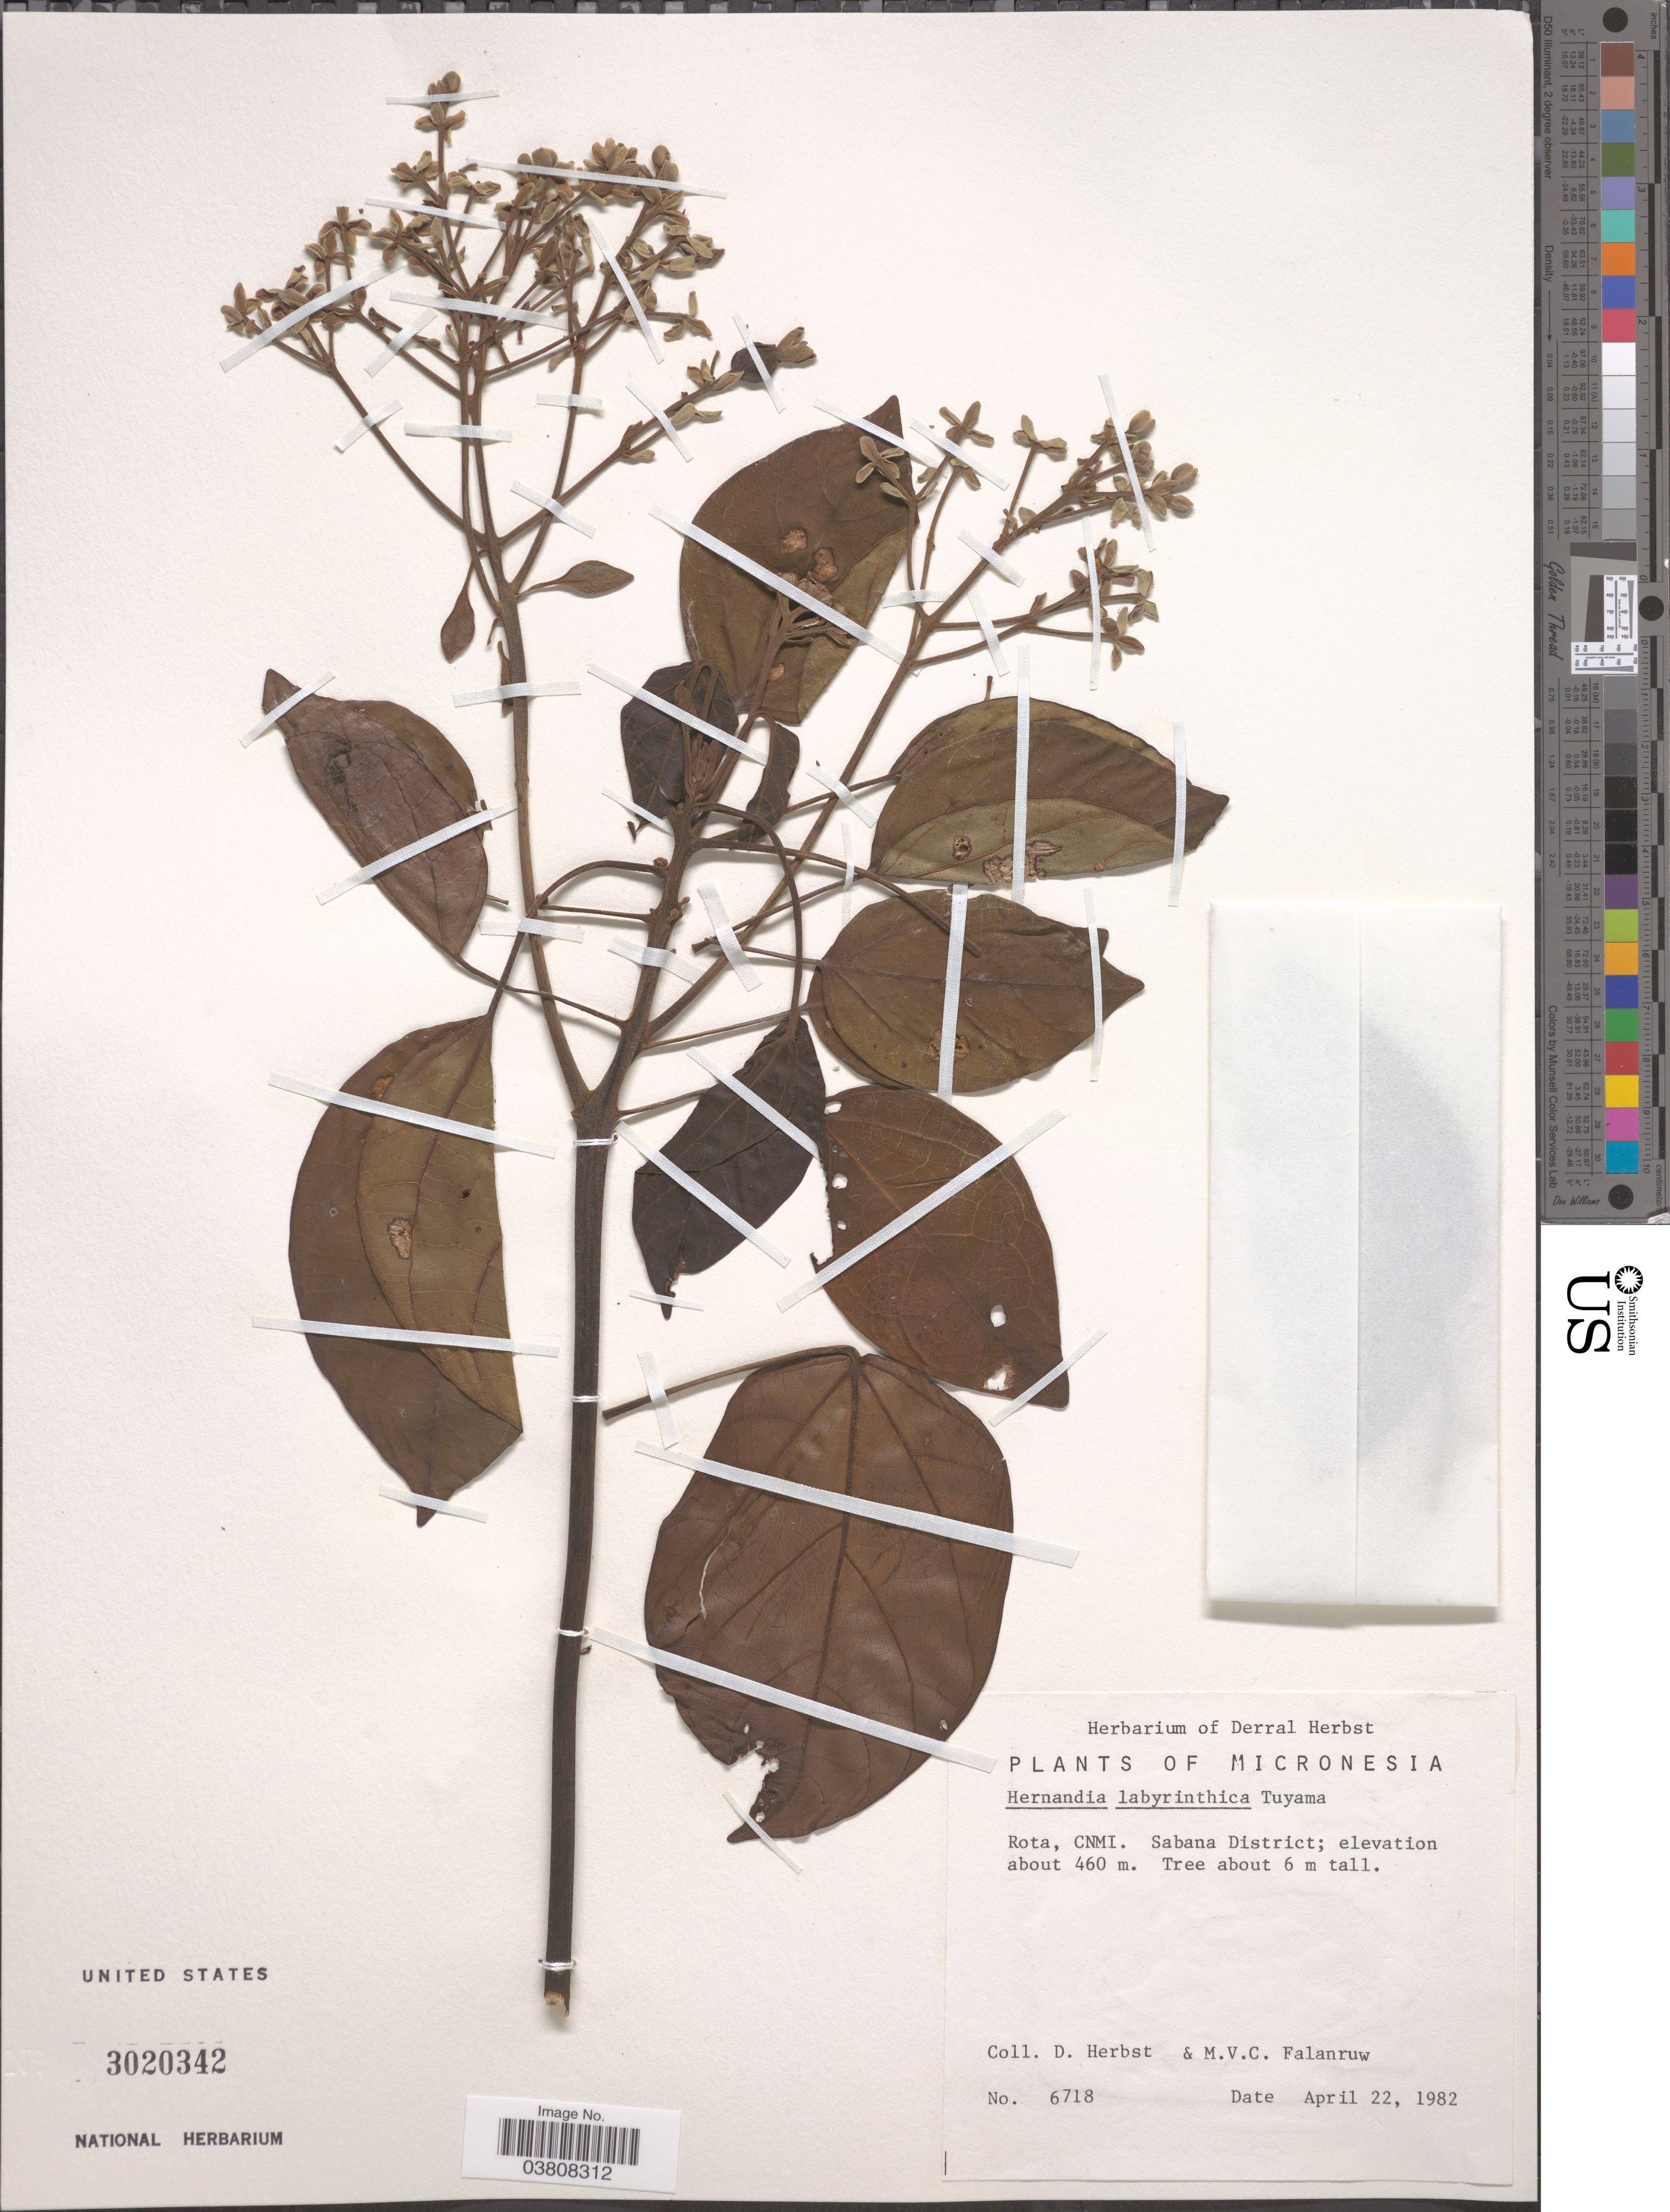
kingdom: Plantae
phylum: Tracheophyta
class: Magnoliopsida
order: Laurales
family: Hernandiaceae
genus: Hernandia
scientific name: Hernandia ovigera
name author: L.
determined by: Strong, Mark T., (BOT), Smithsonian Institution - National Museum of Natural History (UNITED STATES)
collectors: D. R. Herbst & M. V. Falanruw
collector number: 6718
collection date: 1982-04-22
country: Northern Mariana Islands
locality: Micronesia. Rota, CNMI. Sabana District.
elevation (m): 460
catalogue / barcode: US 3020342